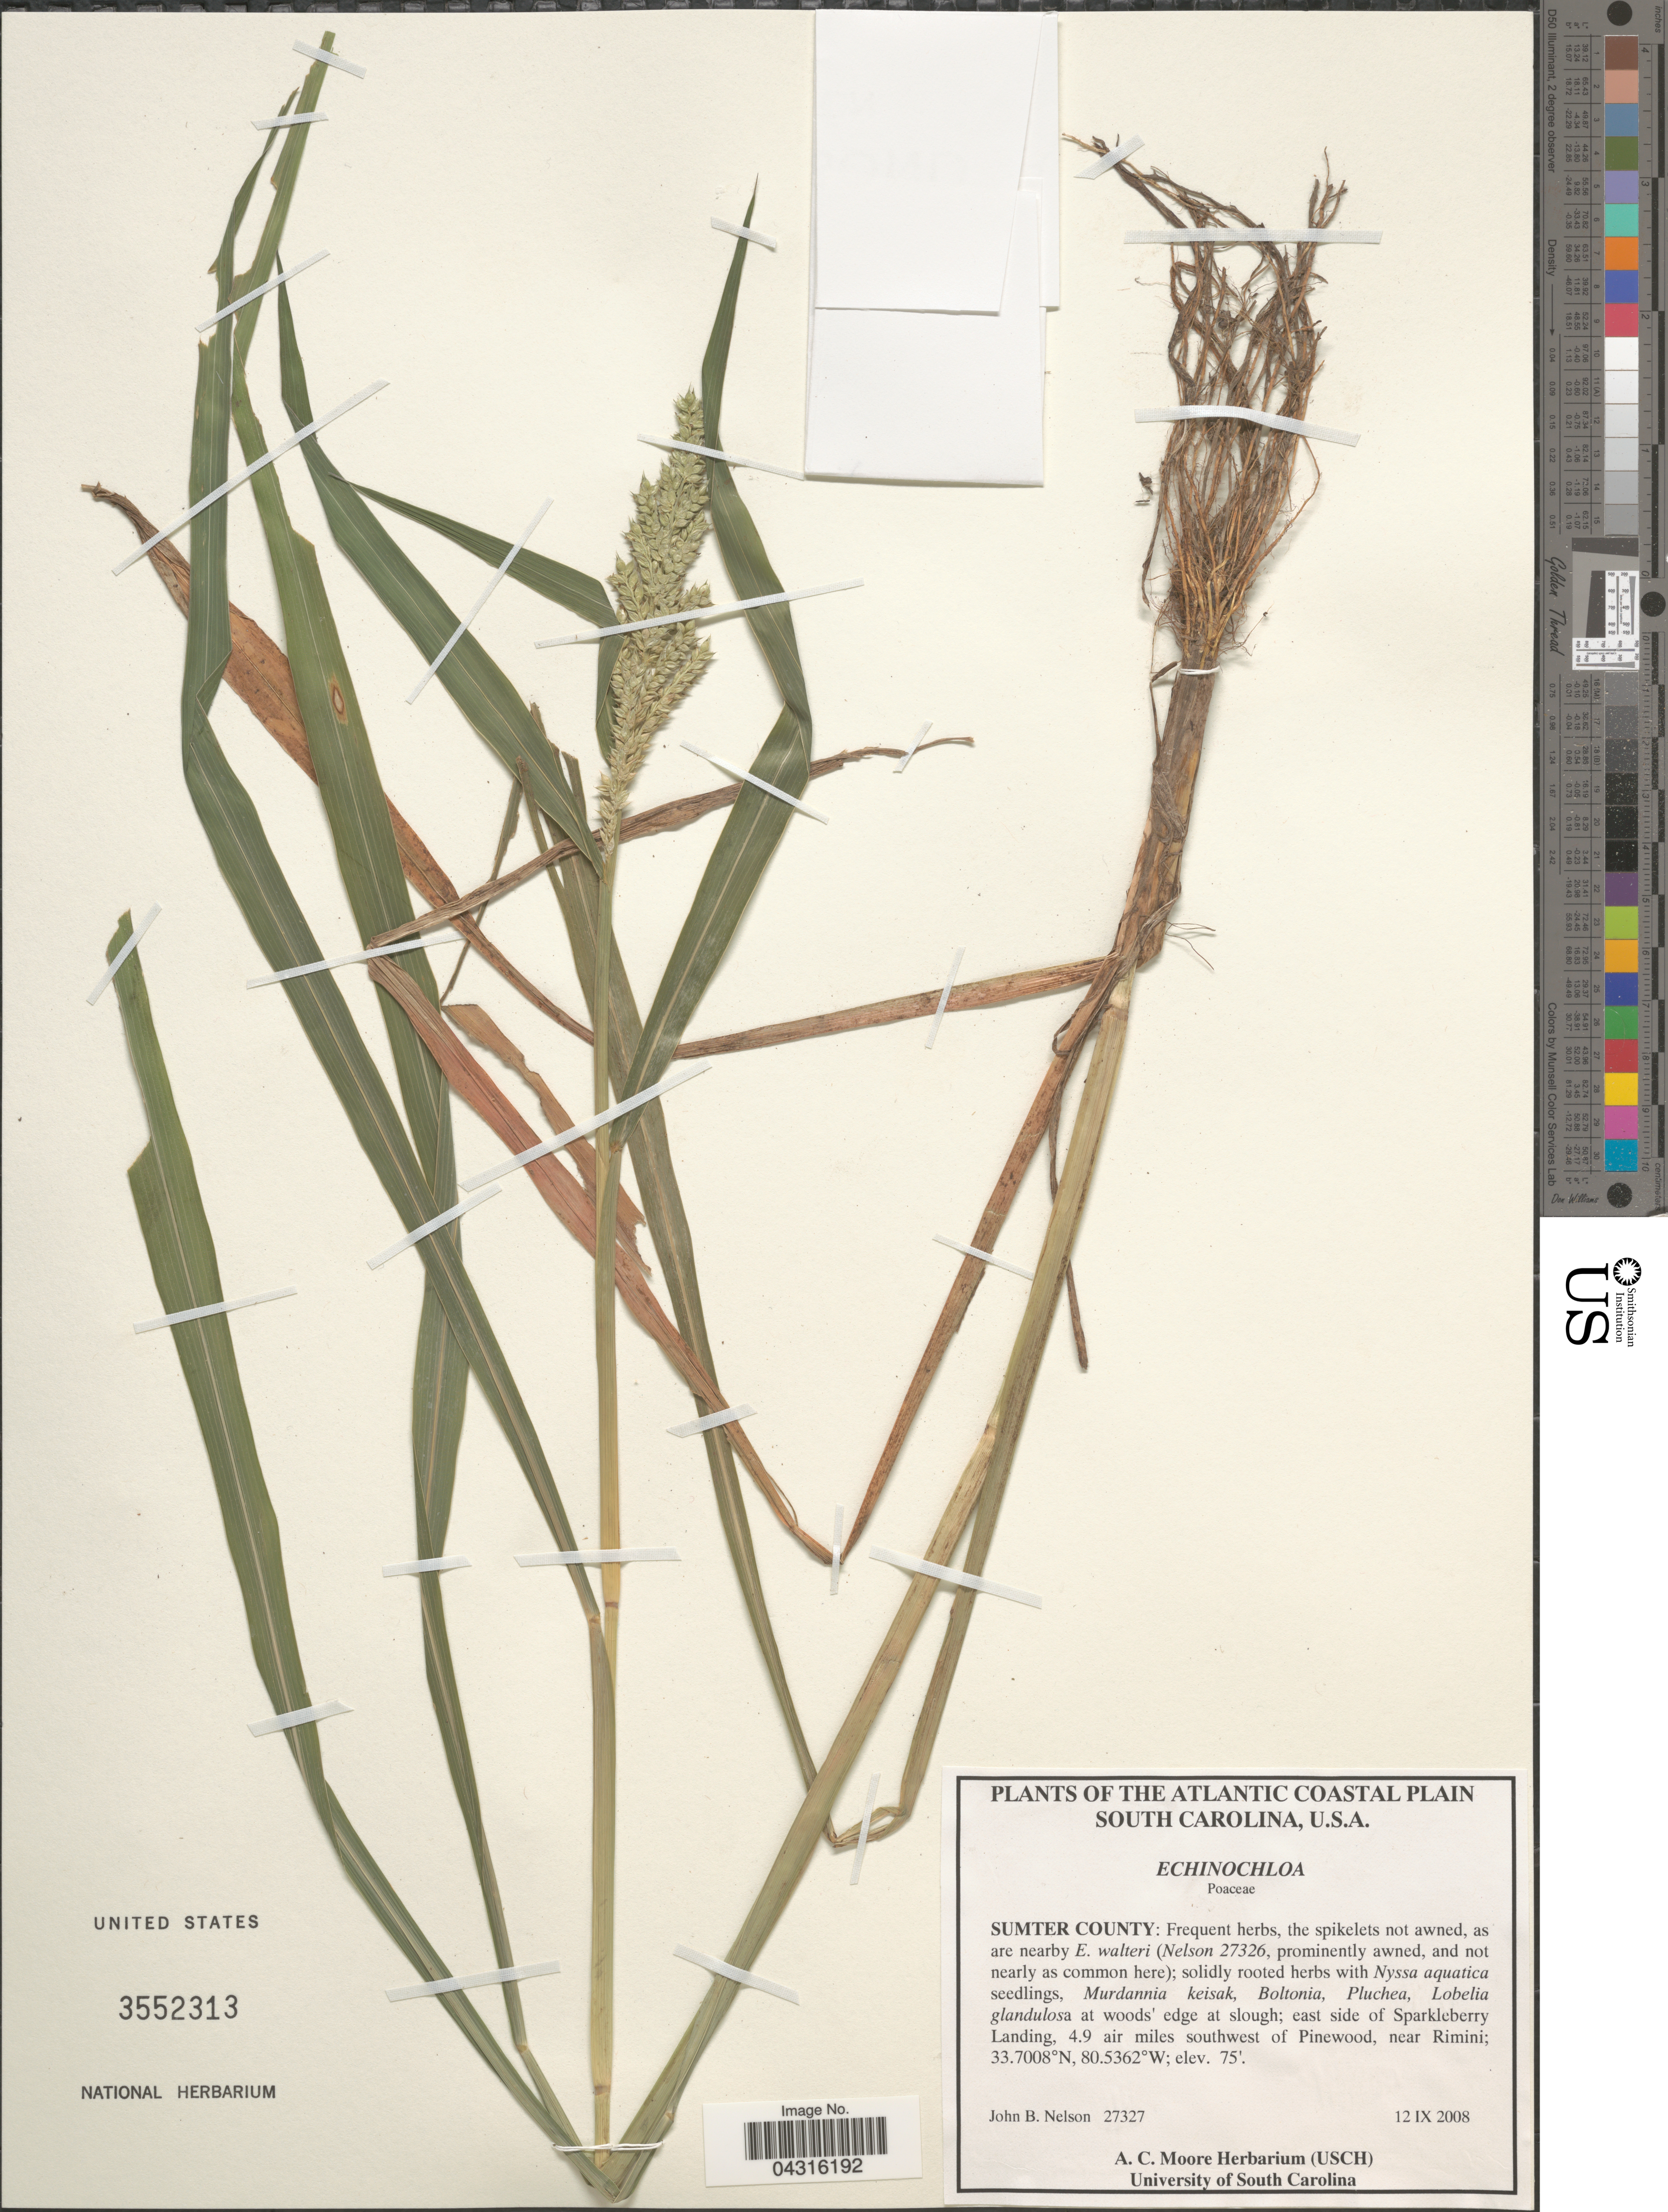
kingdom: Plantae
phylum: Tracheophyta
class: Liliopsida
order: Poales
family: Poaceae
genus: Echinochloa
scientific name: Echinochloa sp.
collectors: J. B. Nelson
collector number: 27327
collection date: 2008-09-12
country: United States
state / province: South Carolina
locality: The Atlantic Coastal Plain. Sumter County: East side of Sparkleberry Landing, 4.9 air miles southwest of Pinewood, near Rimini.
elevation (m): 23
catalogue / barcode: US 3552313